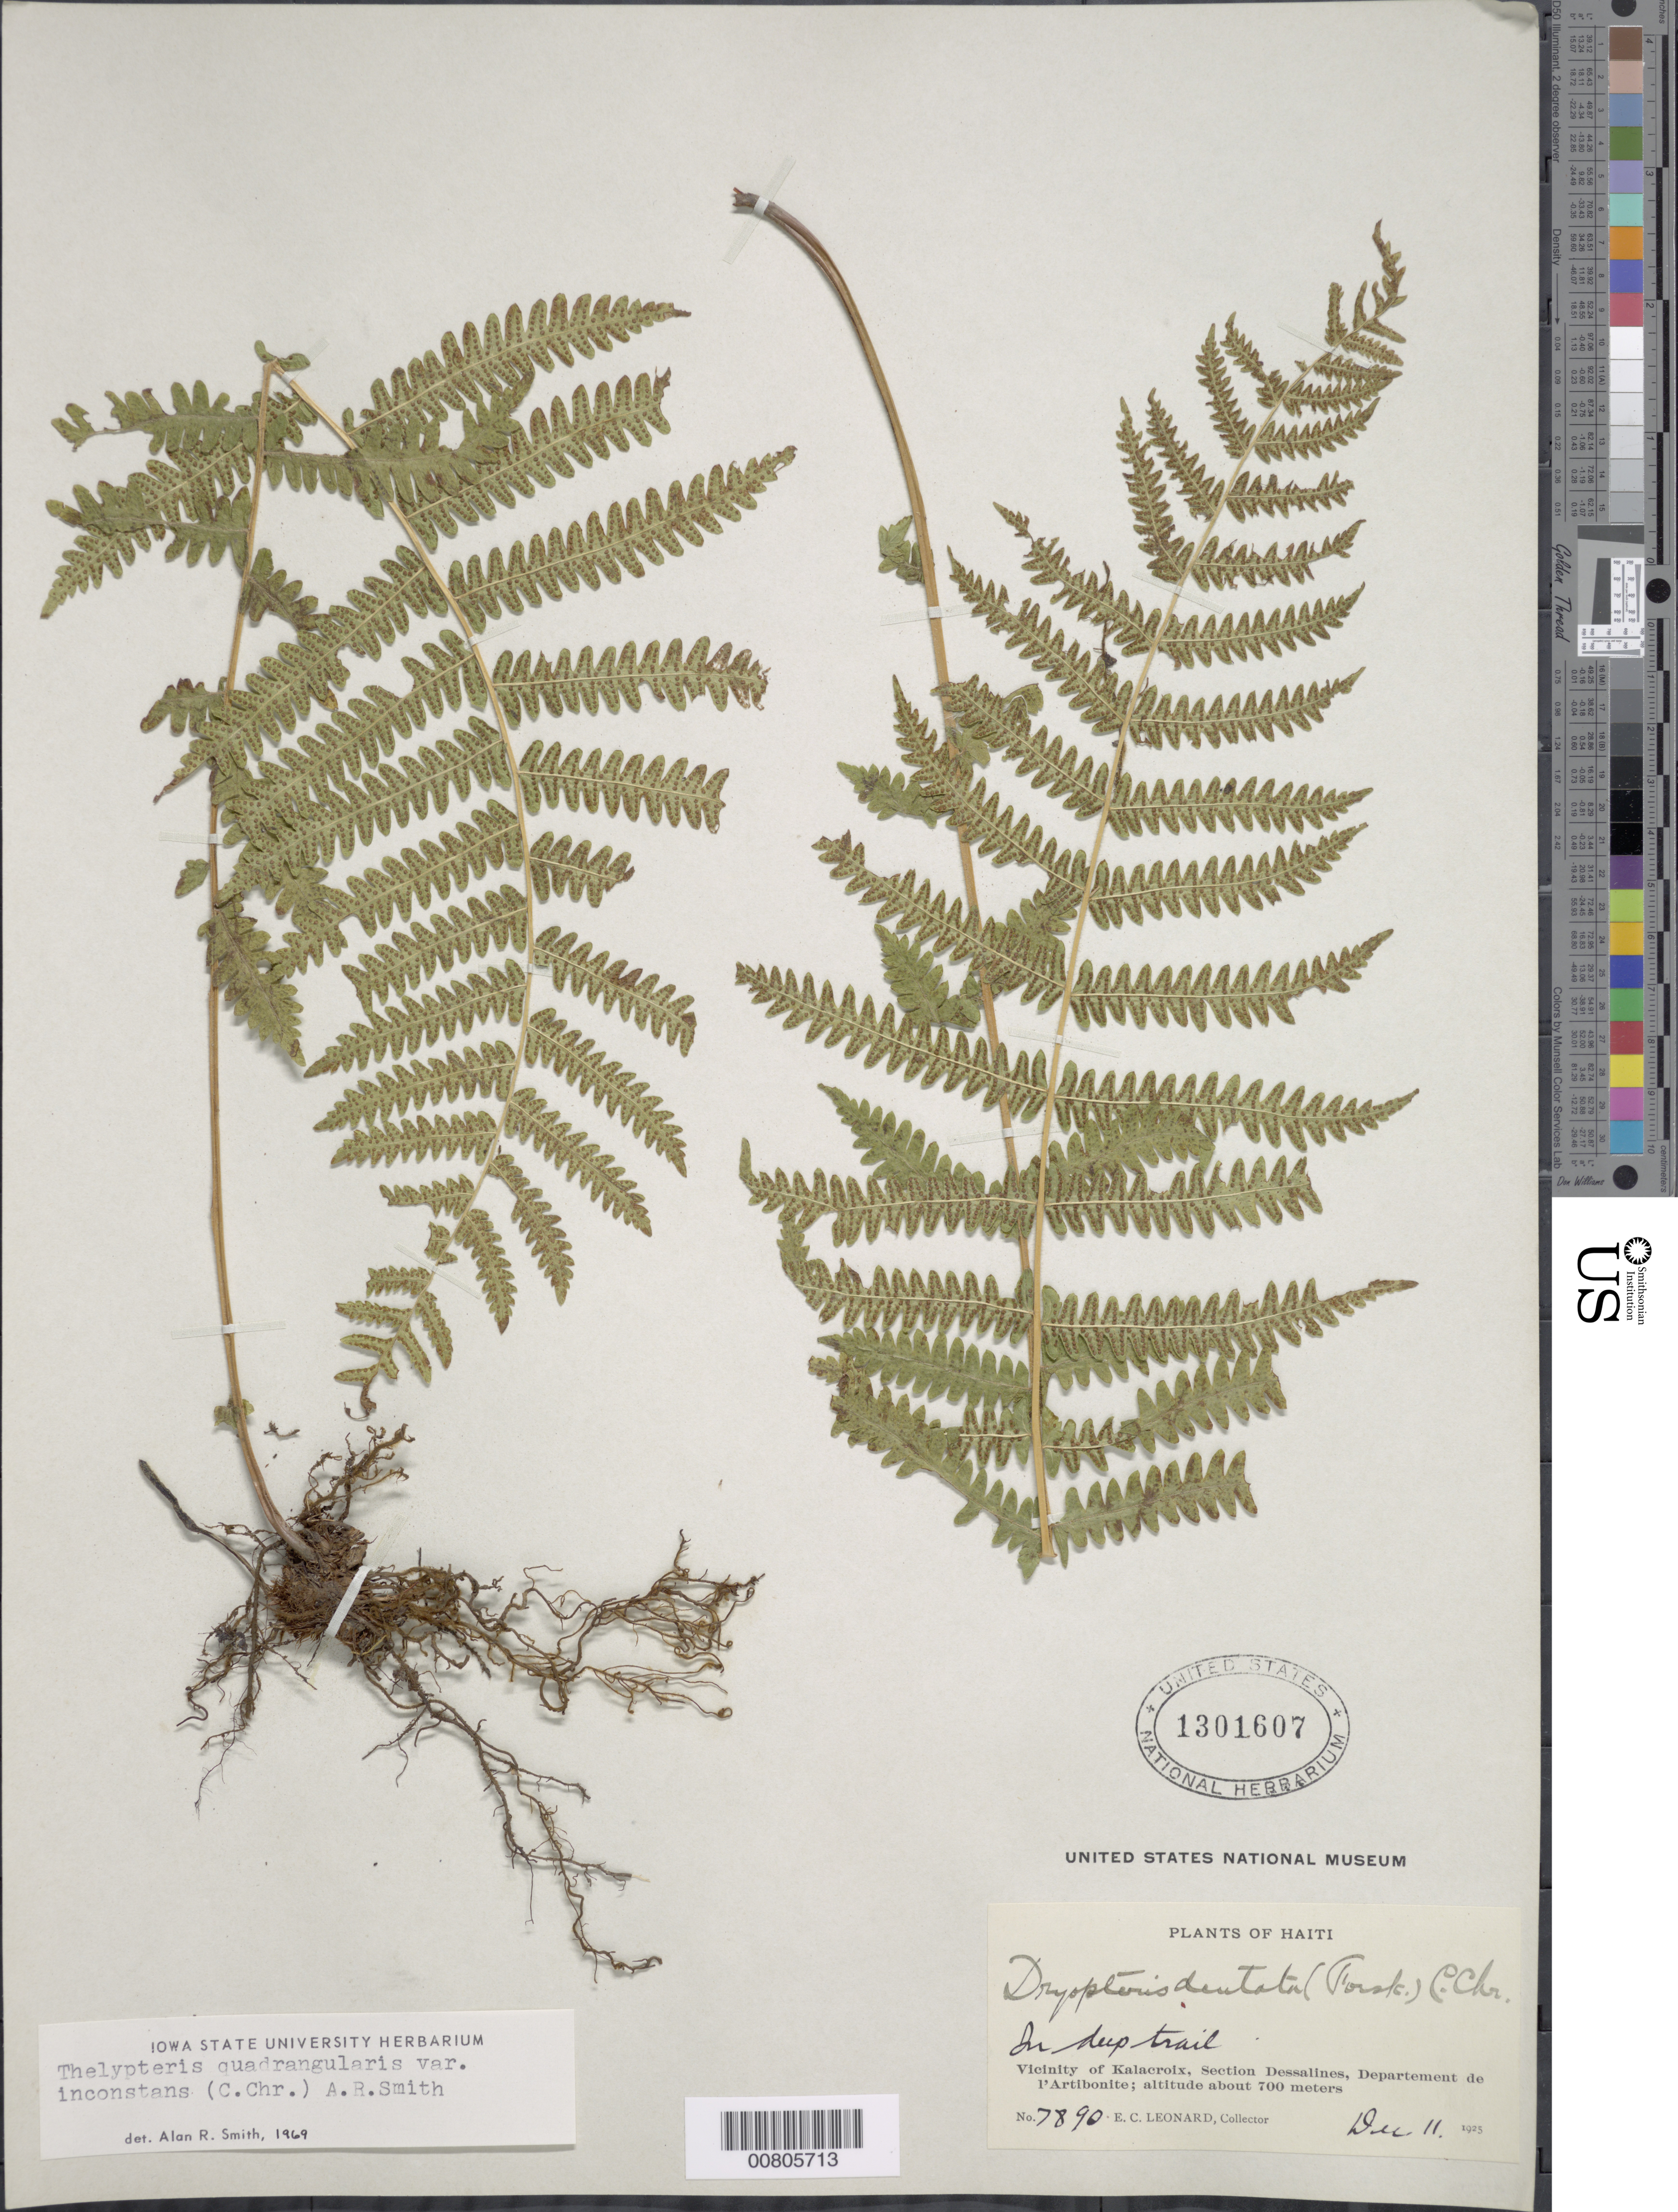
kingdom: Plantae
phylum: Tracheophyta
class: Polypodiopsida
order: Polypodiales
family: Thelypteridaceae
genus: Christella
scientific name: Christella hispidula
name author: (Decne.) Holttum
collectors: E. C. Leonard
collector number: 7890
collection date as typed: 11 Dec 1925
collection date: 1925-12-11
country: Haiti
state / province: Artibonite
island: Hispaniola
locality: Sect. Dessalines, vicinity of Kalacroix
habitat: In deep trail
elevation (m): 700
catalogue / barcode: US 1301607